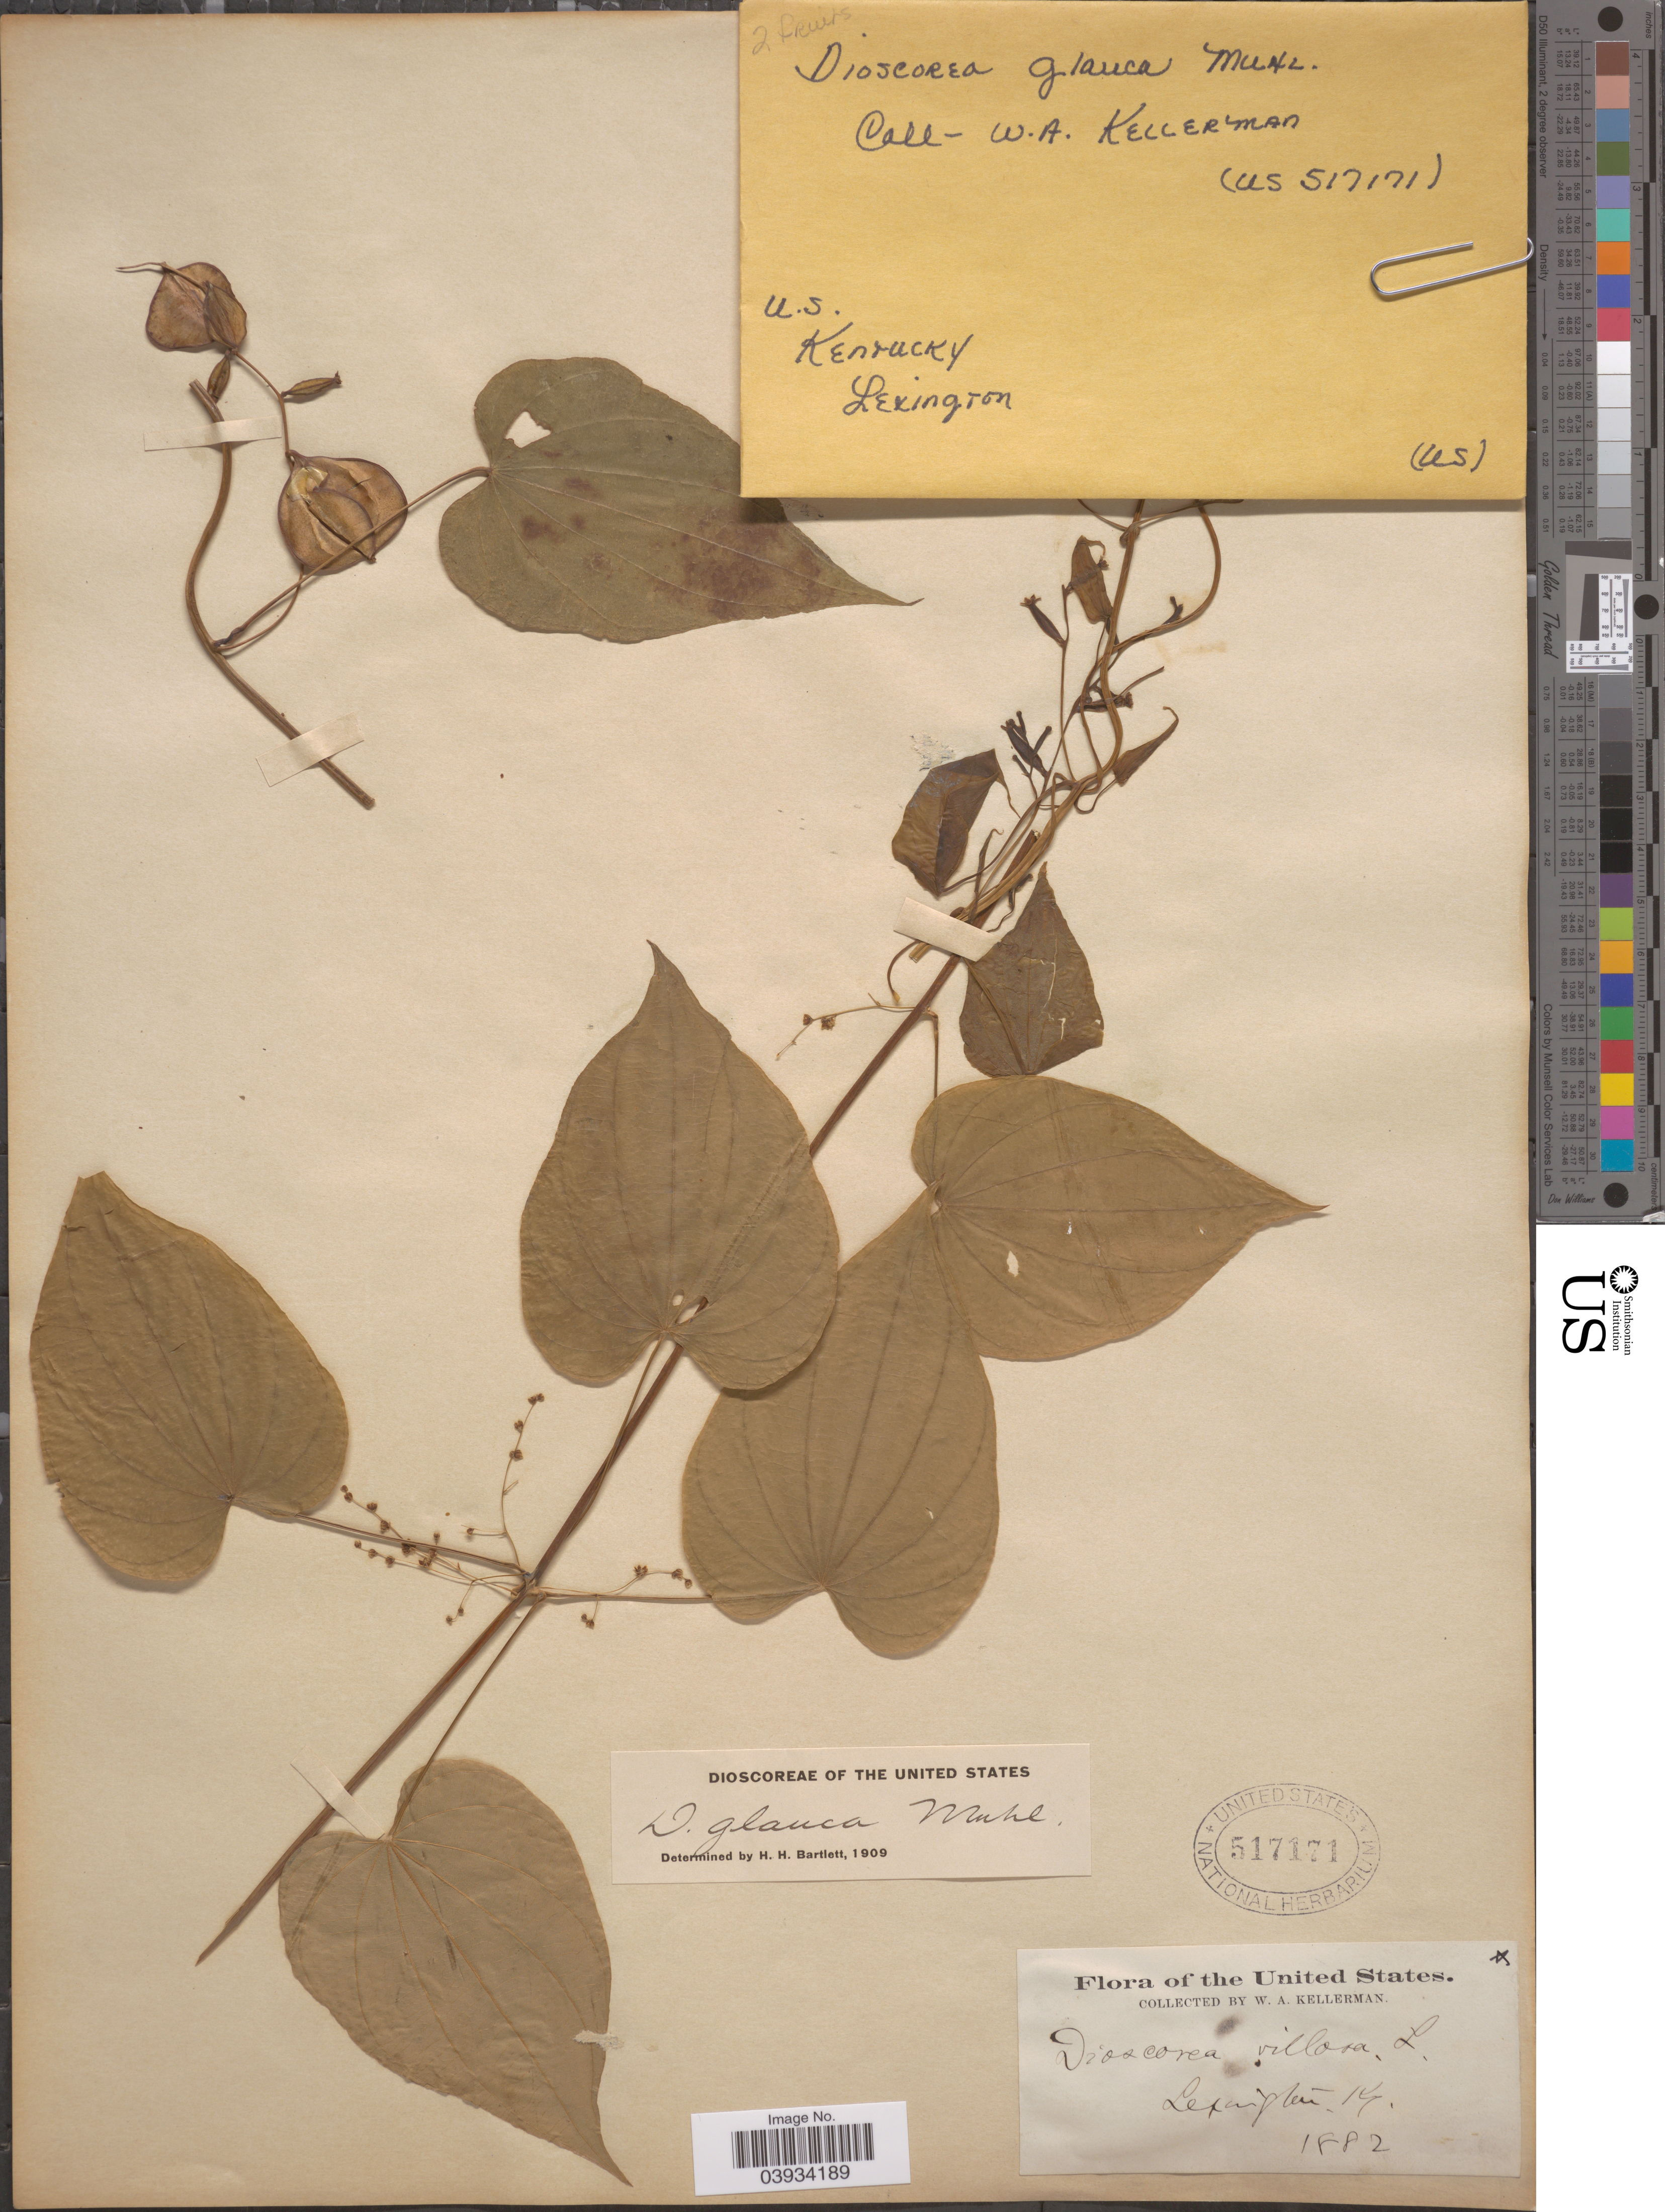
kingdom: Plantae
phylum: Tracheophyta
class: Liliopsida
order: Dioscoreales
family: Dioscoreaceae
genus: Dioscorea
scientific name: Dioscorea villosa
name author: L.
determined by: Strong, M. T., (US), Smithsonian Institution - National Museum of Natural History (UNITED STATES)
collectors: W. Kellerman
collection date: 1882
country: United States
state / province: Kentucky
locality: Lexington.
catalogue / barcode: US 517171